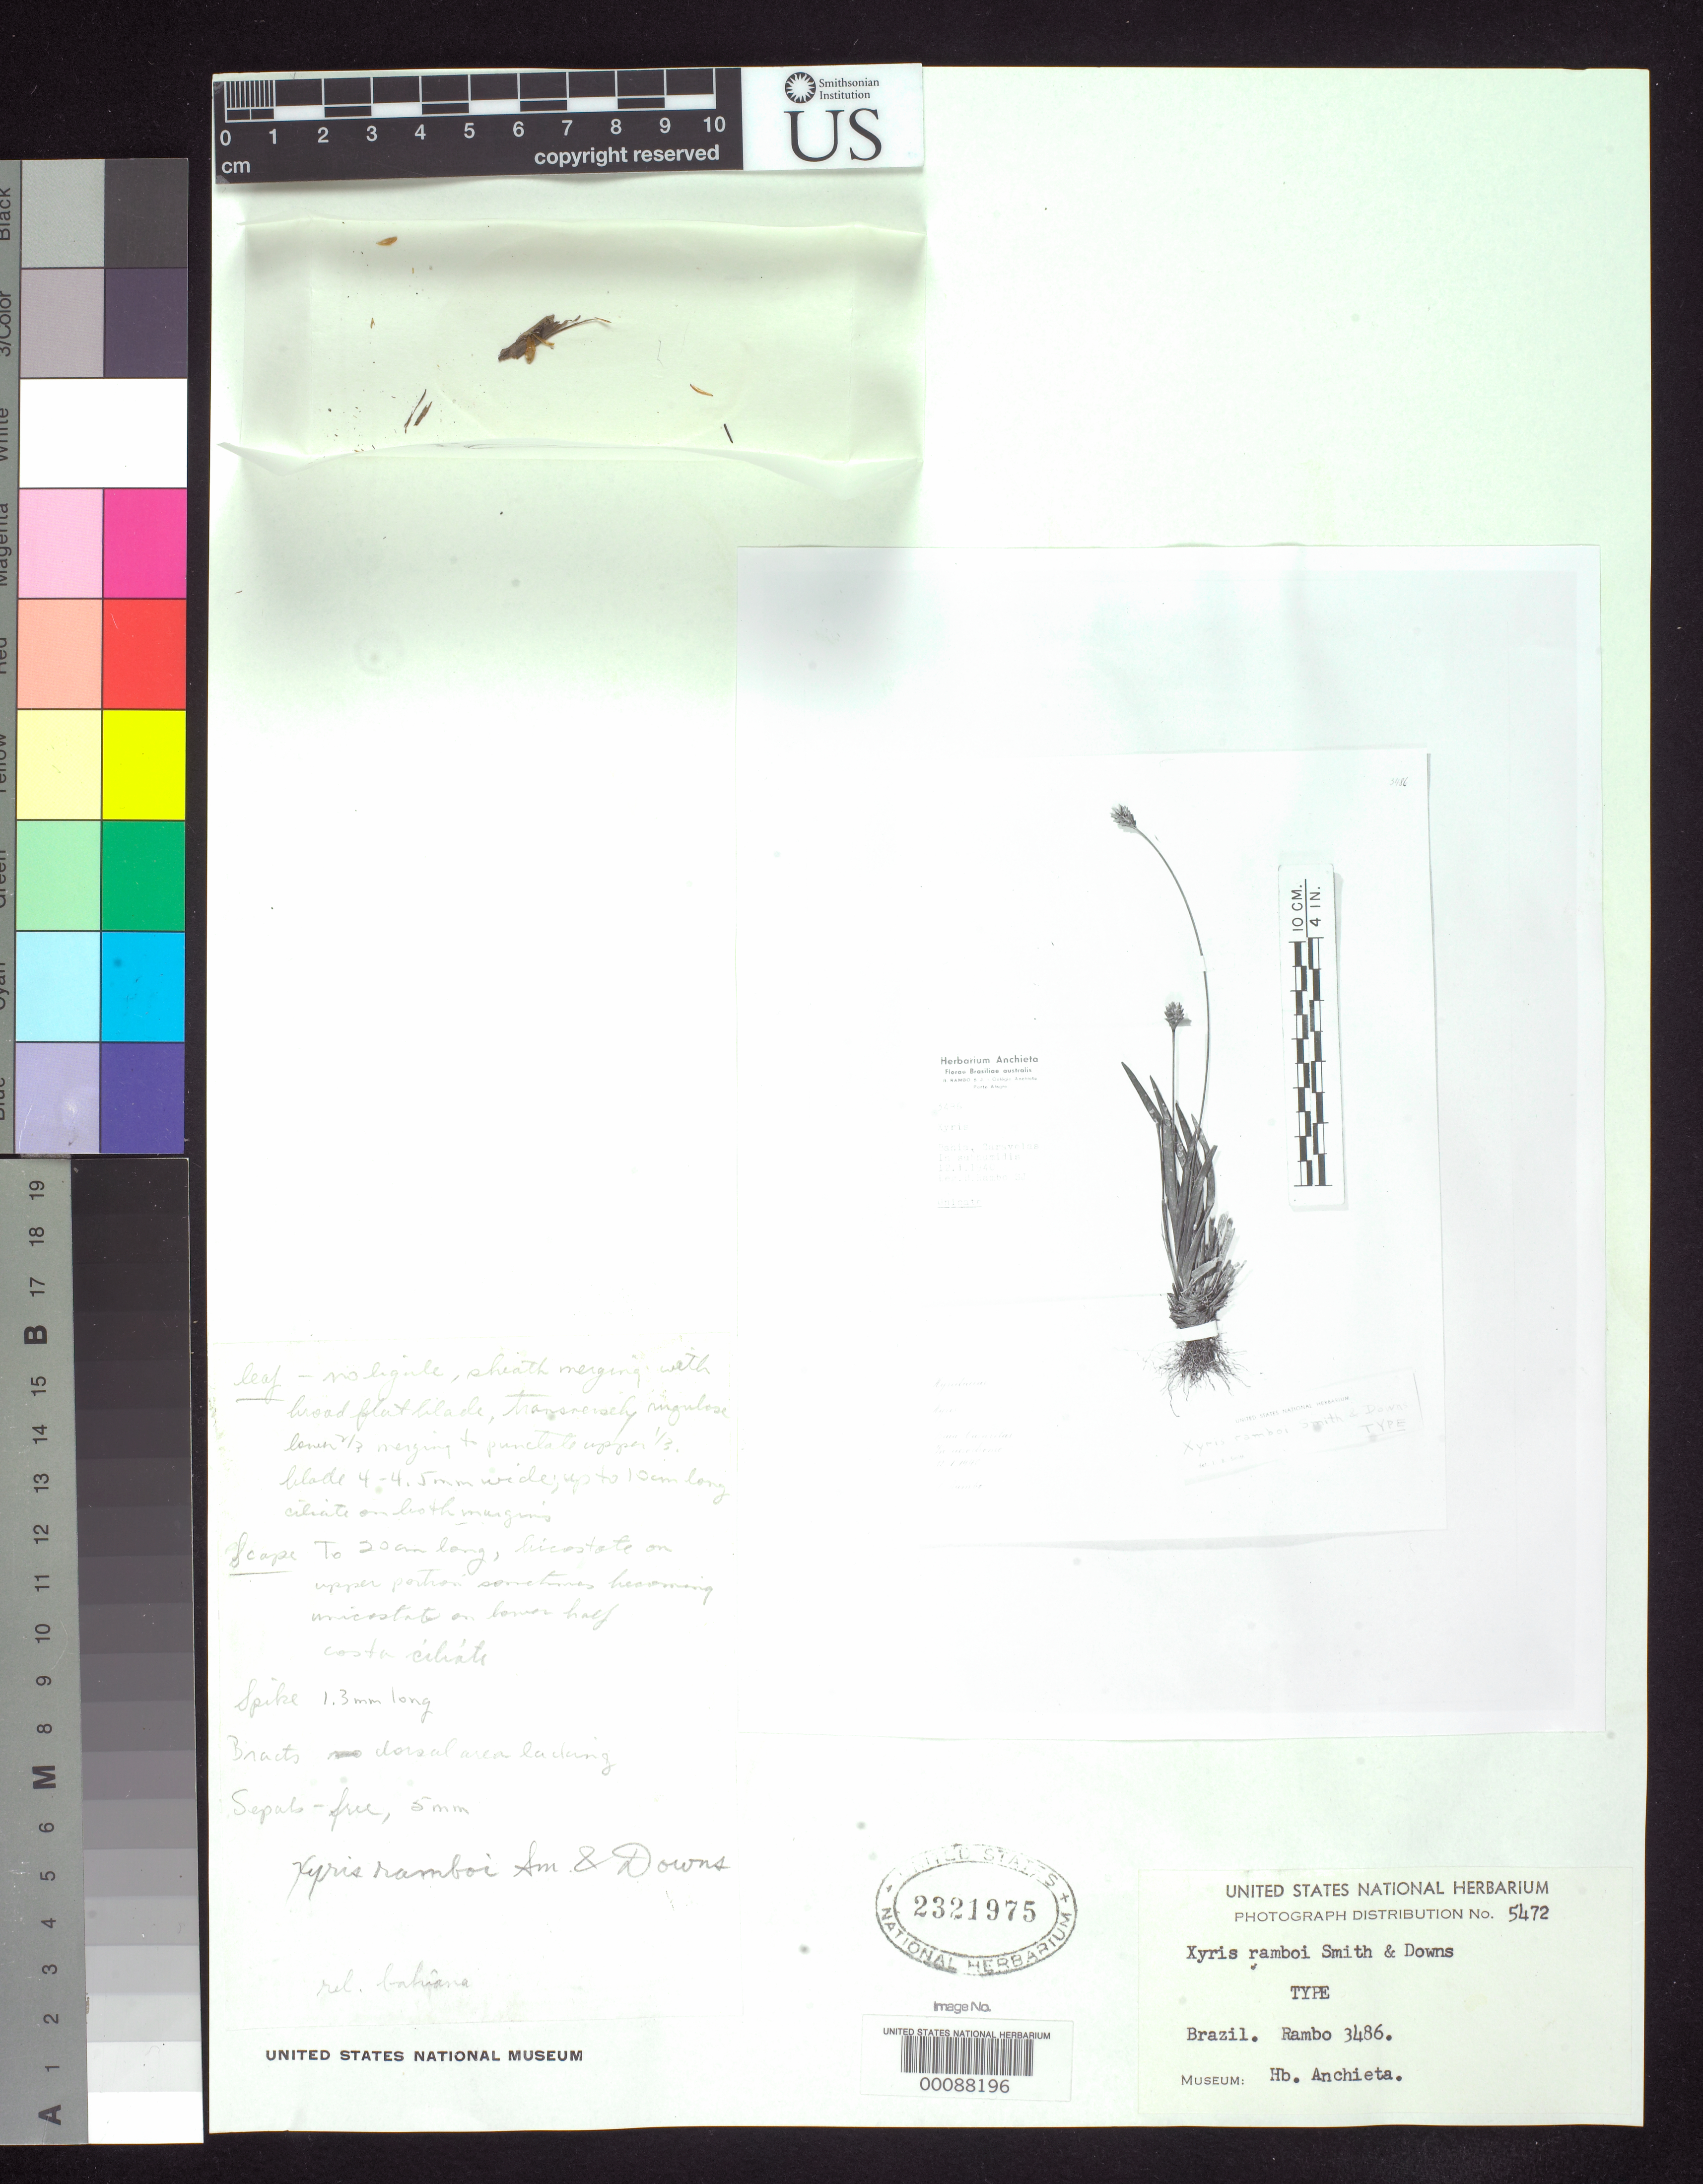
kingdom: Plantae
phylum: Tracheophyta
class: Liliopsida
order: Poales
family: Xyridaceae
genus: Xyris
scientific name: Xyris ramboi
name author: L.B. Sm. & Downs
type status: Isotype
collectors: B. Rambo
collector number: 3486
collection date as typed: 12 Jan 1940 or 01 Dec 1940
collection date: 1940-01-12 or 1940-12-01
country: Brazil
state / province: Bahia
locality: Caravelas.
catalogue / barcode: US 2321975